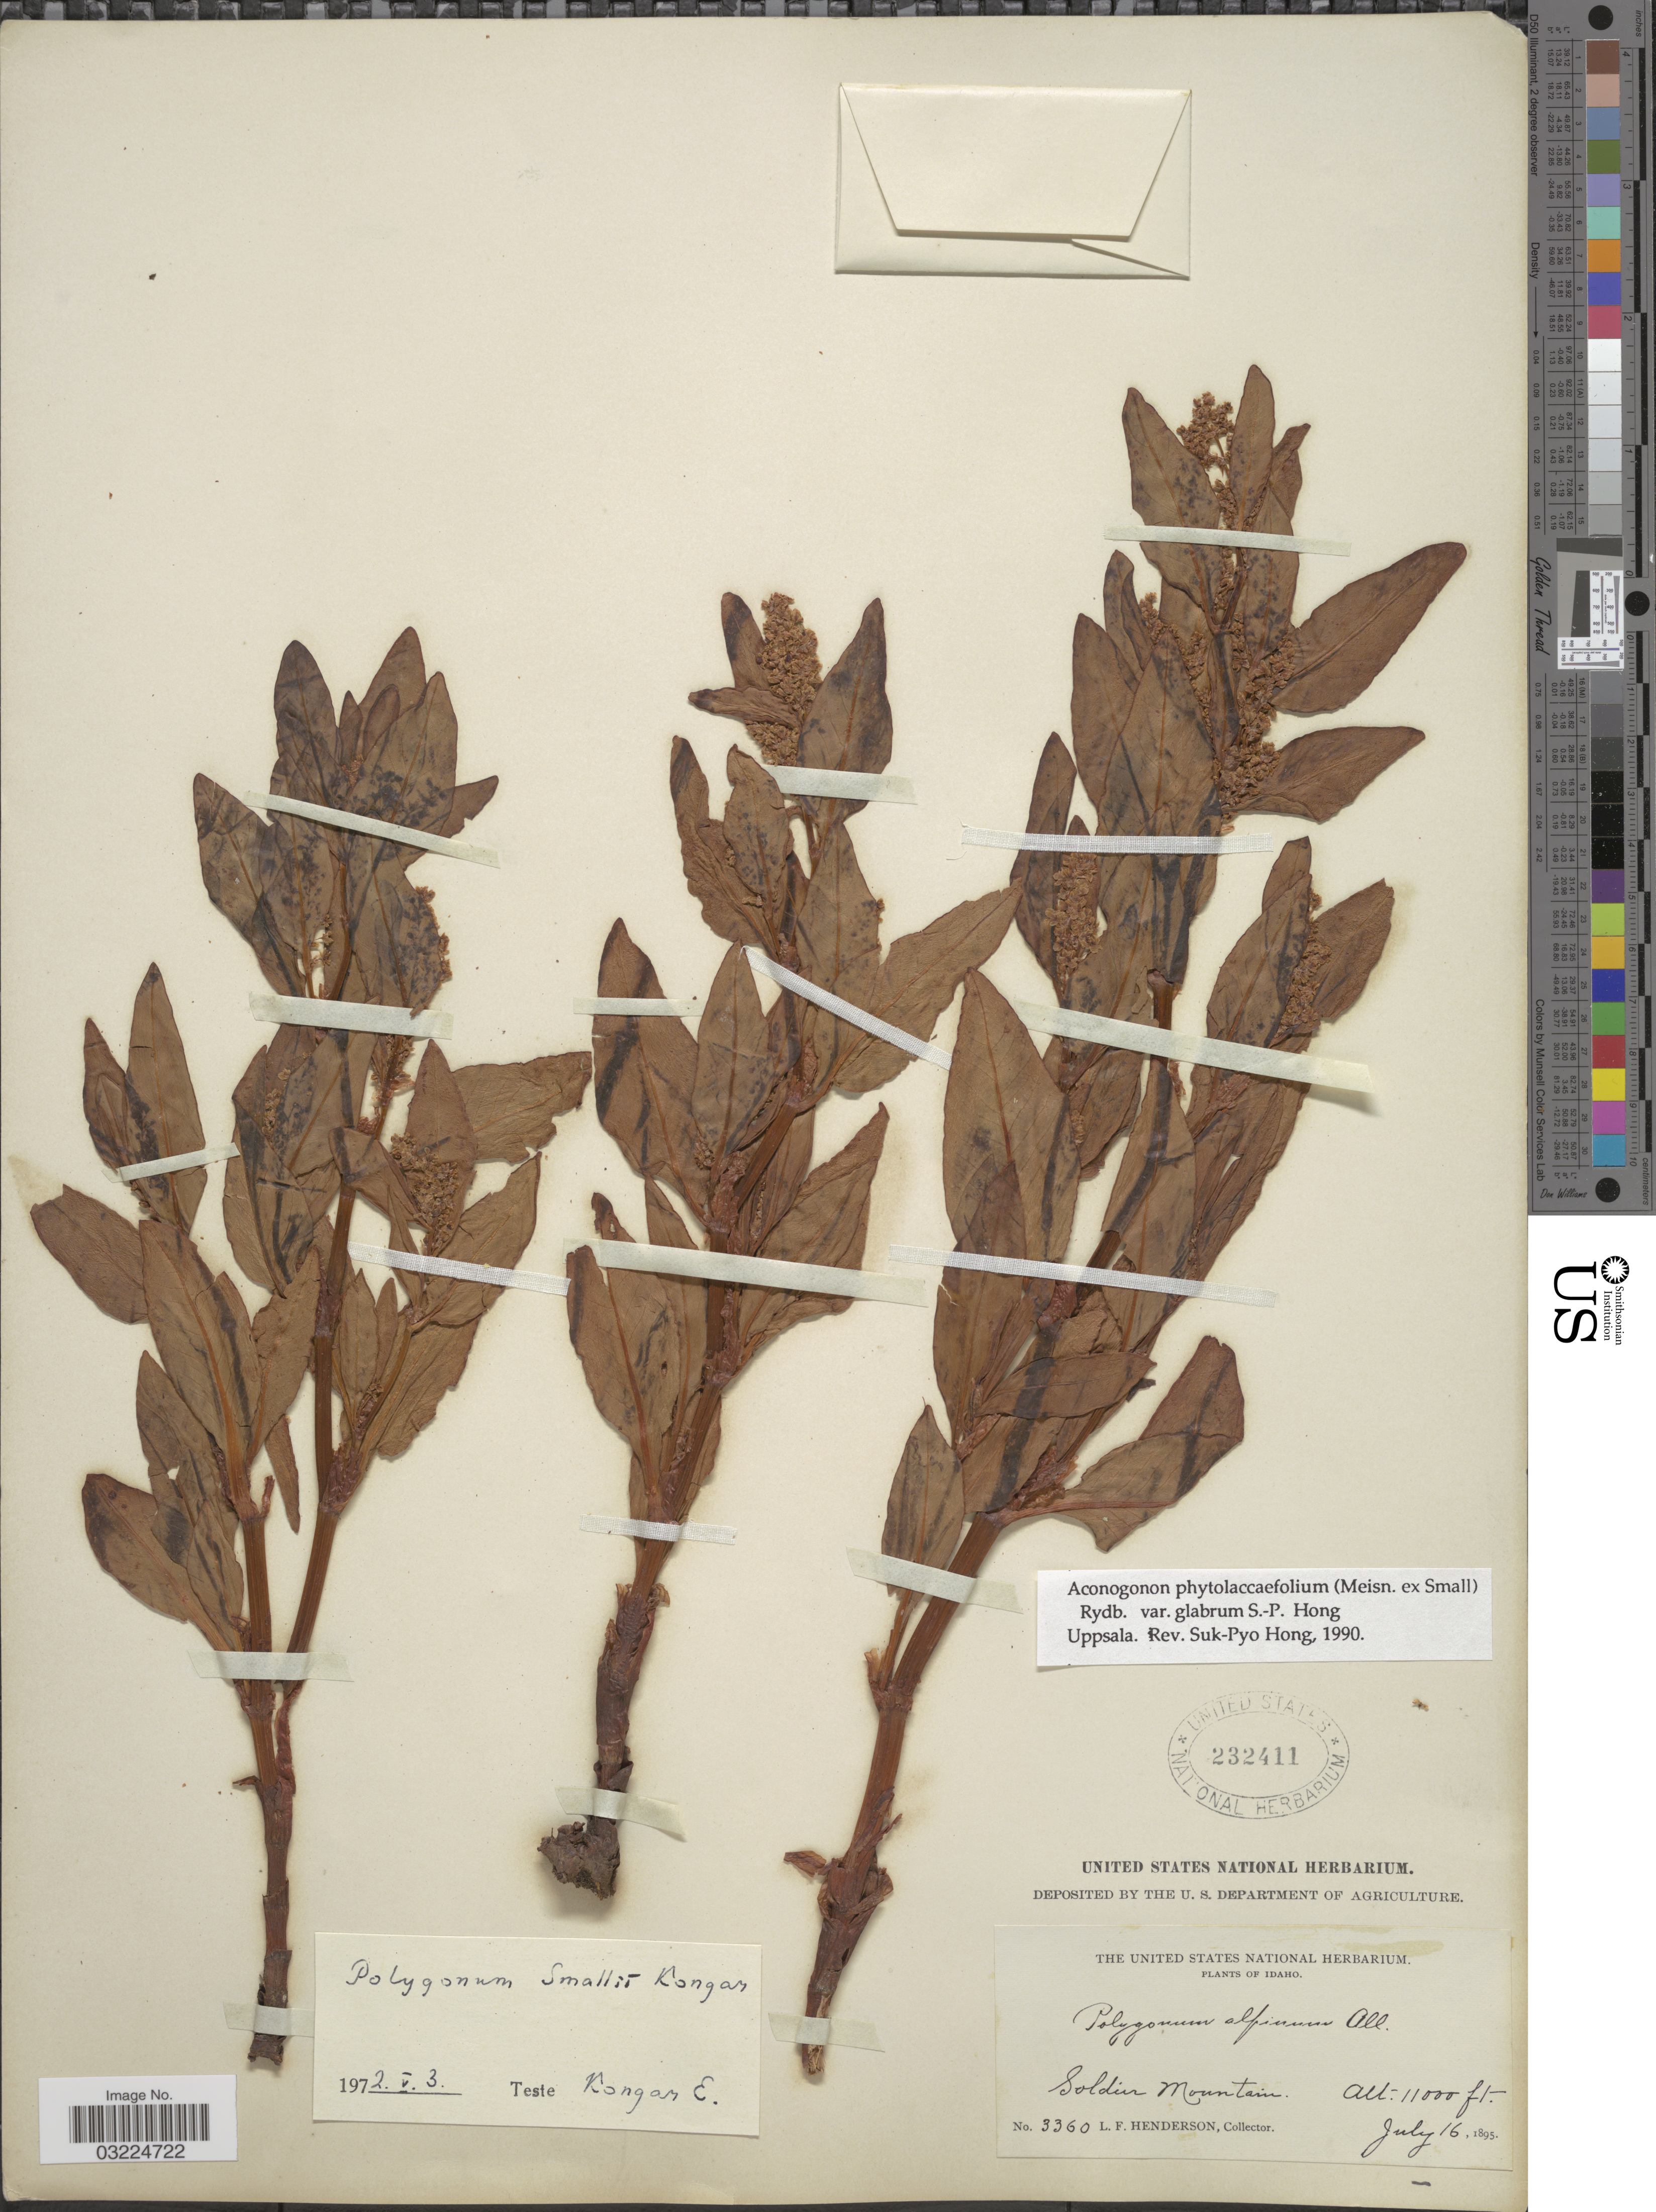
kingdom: Plantae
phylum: Tracheophyta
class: Magnoliopsida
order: Caryophyllales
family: Polygonaceae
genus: Koenigia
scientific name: Koenigia phytolaccifolia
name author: (Meisn. ex Small) T.M. Schust. & Reveal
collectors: L. Henderson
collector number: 3360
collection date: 1895-07-16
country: United States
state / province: Idaho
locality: Soldier Mountain.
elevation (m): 3353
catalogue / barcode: US 232411